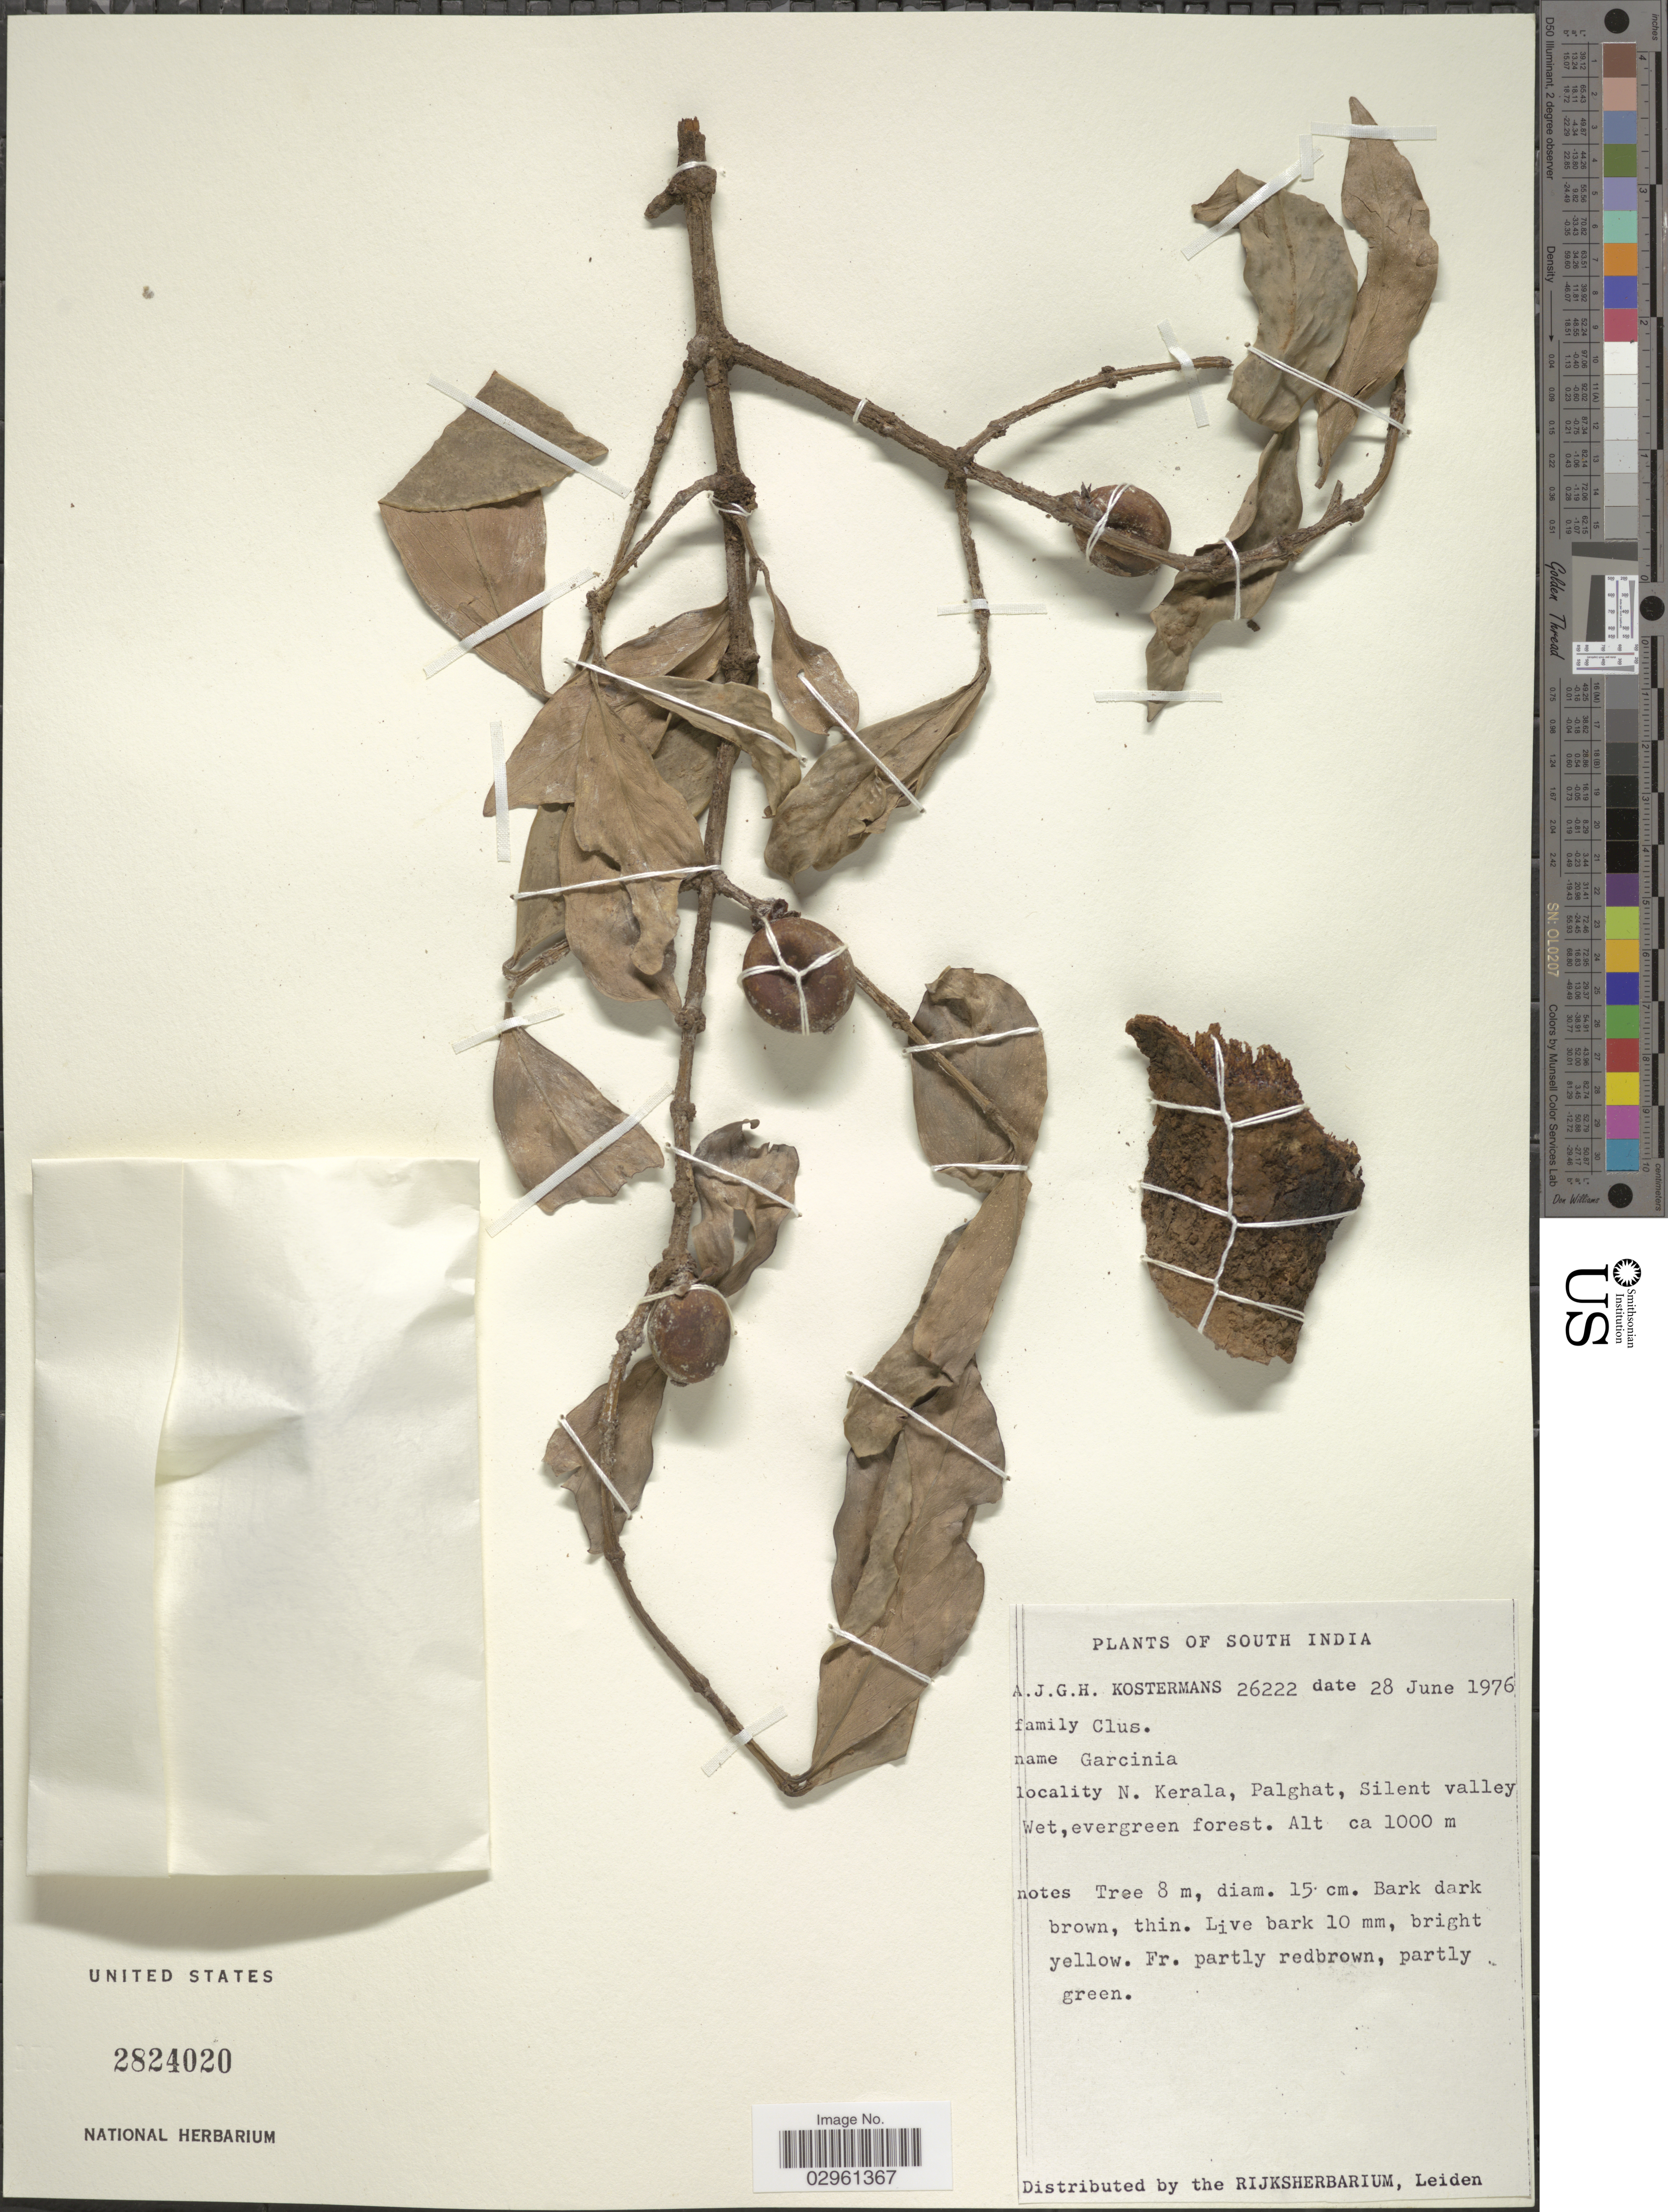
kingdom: Plantae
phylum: Tracheophyta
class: Magnoliopsida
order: Malpighiales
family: Clusiaceae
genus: Garcinia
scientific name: Garcinia sp.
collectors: A. J. G. Kostermans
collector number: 26222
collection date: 1976-06-28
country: India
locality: South India. N. Kerala. Palghat. Silent valley.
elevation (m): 1000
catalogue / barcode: US 2824020